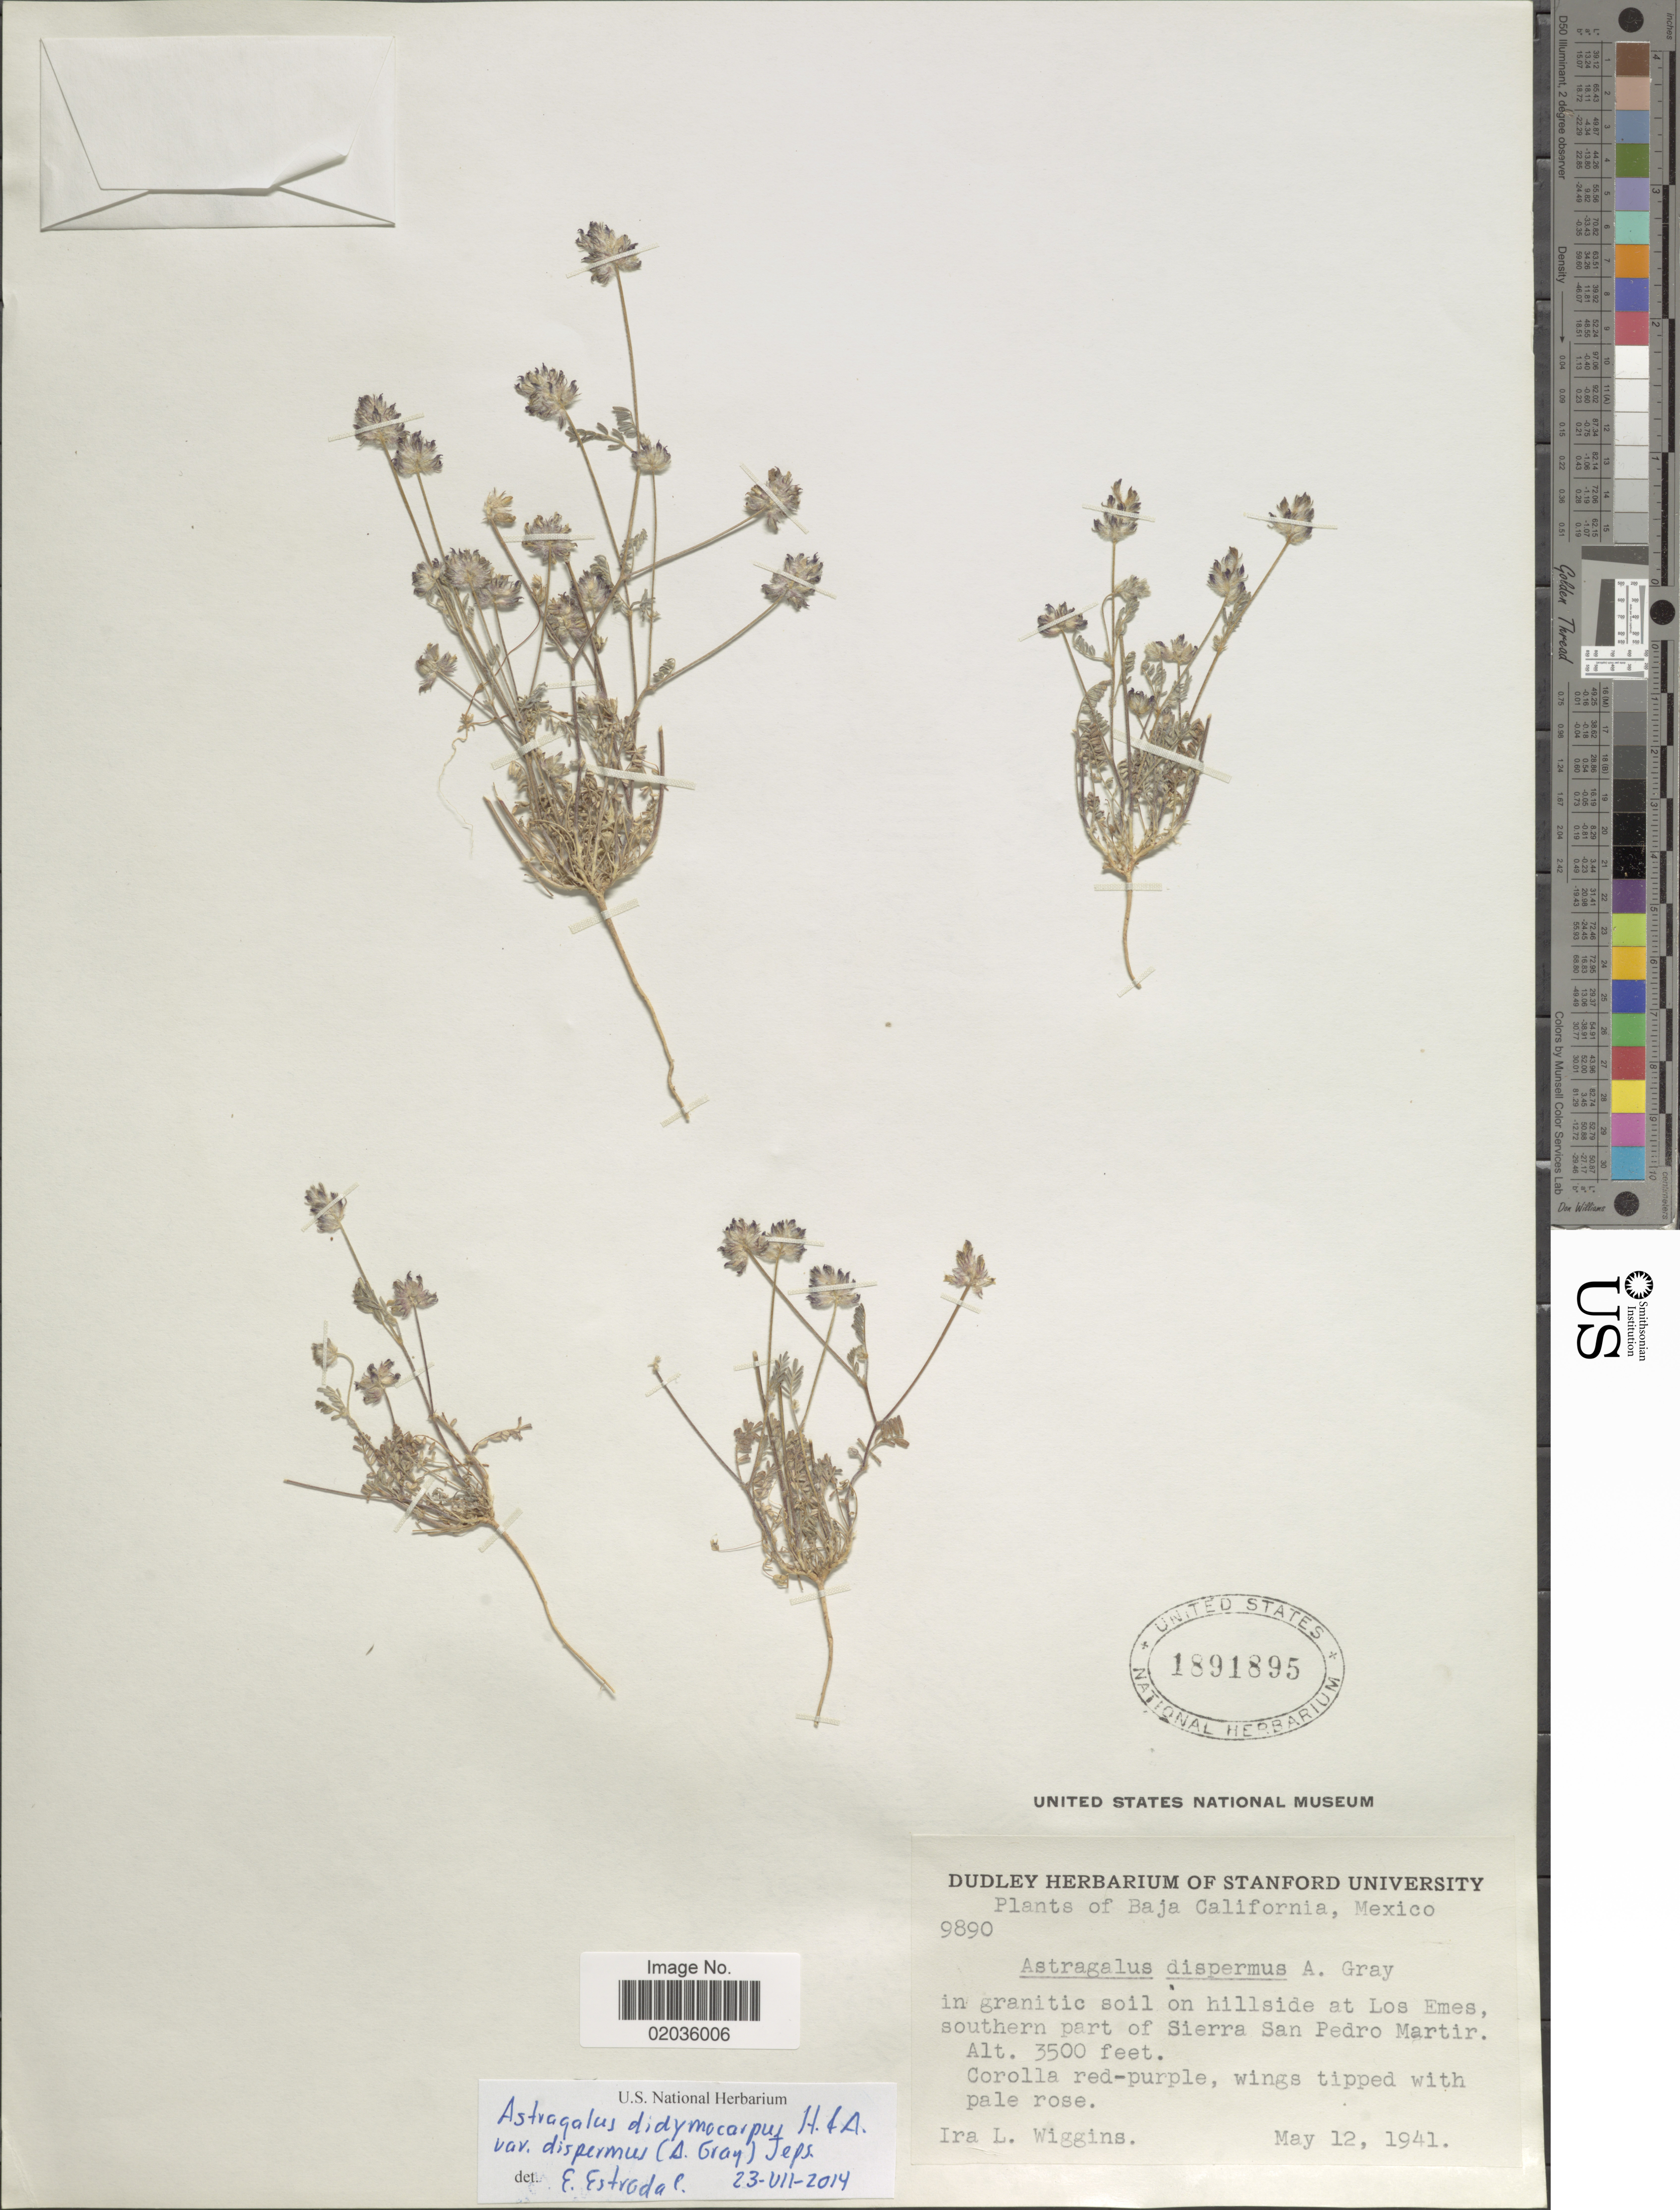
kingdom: Plantae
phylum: Tracheophyta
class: Magnoliopsida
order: Fabales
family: Fabaceae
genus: Astragalus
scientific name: Astragalus didymocarpus var. dispermus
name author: (A. Gray) Jeps.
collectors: I. L. Wiggins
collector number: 9890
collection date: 1941-05-12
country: Mexico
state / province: Baja California Norte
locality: Baja California, Mexico. In granitic soil on hillside at Los Emes southern part of Sierra San Pedro Martir.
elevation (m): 1067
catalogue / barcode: US 1891895